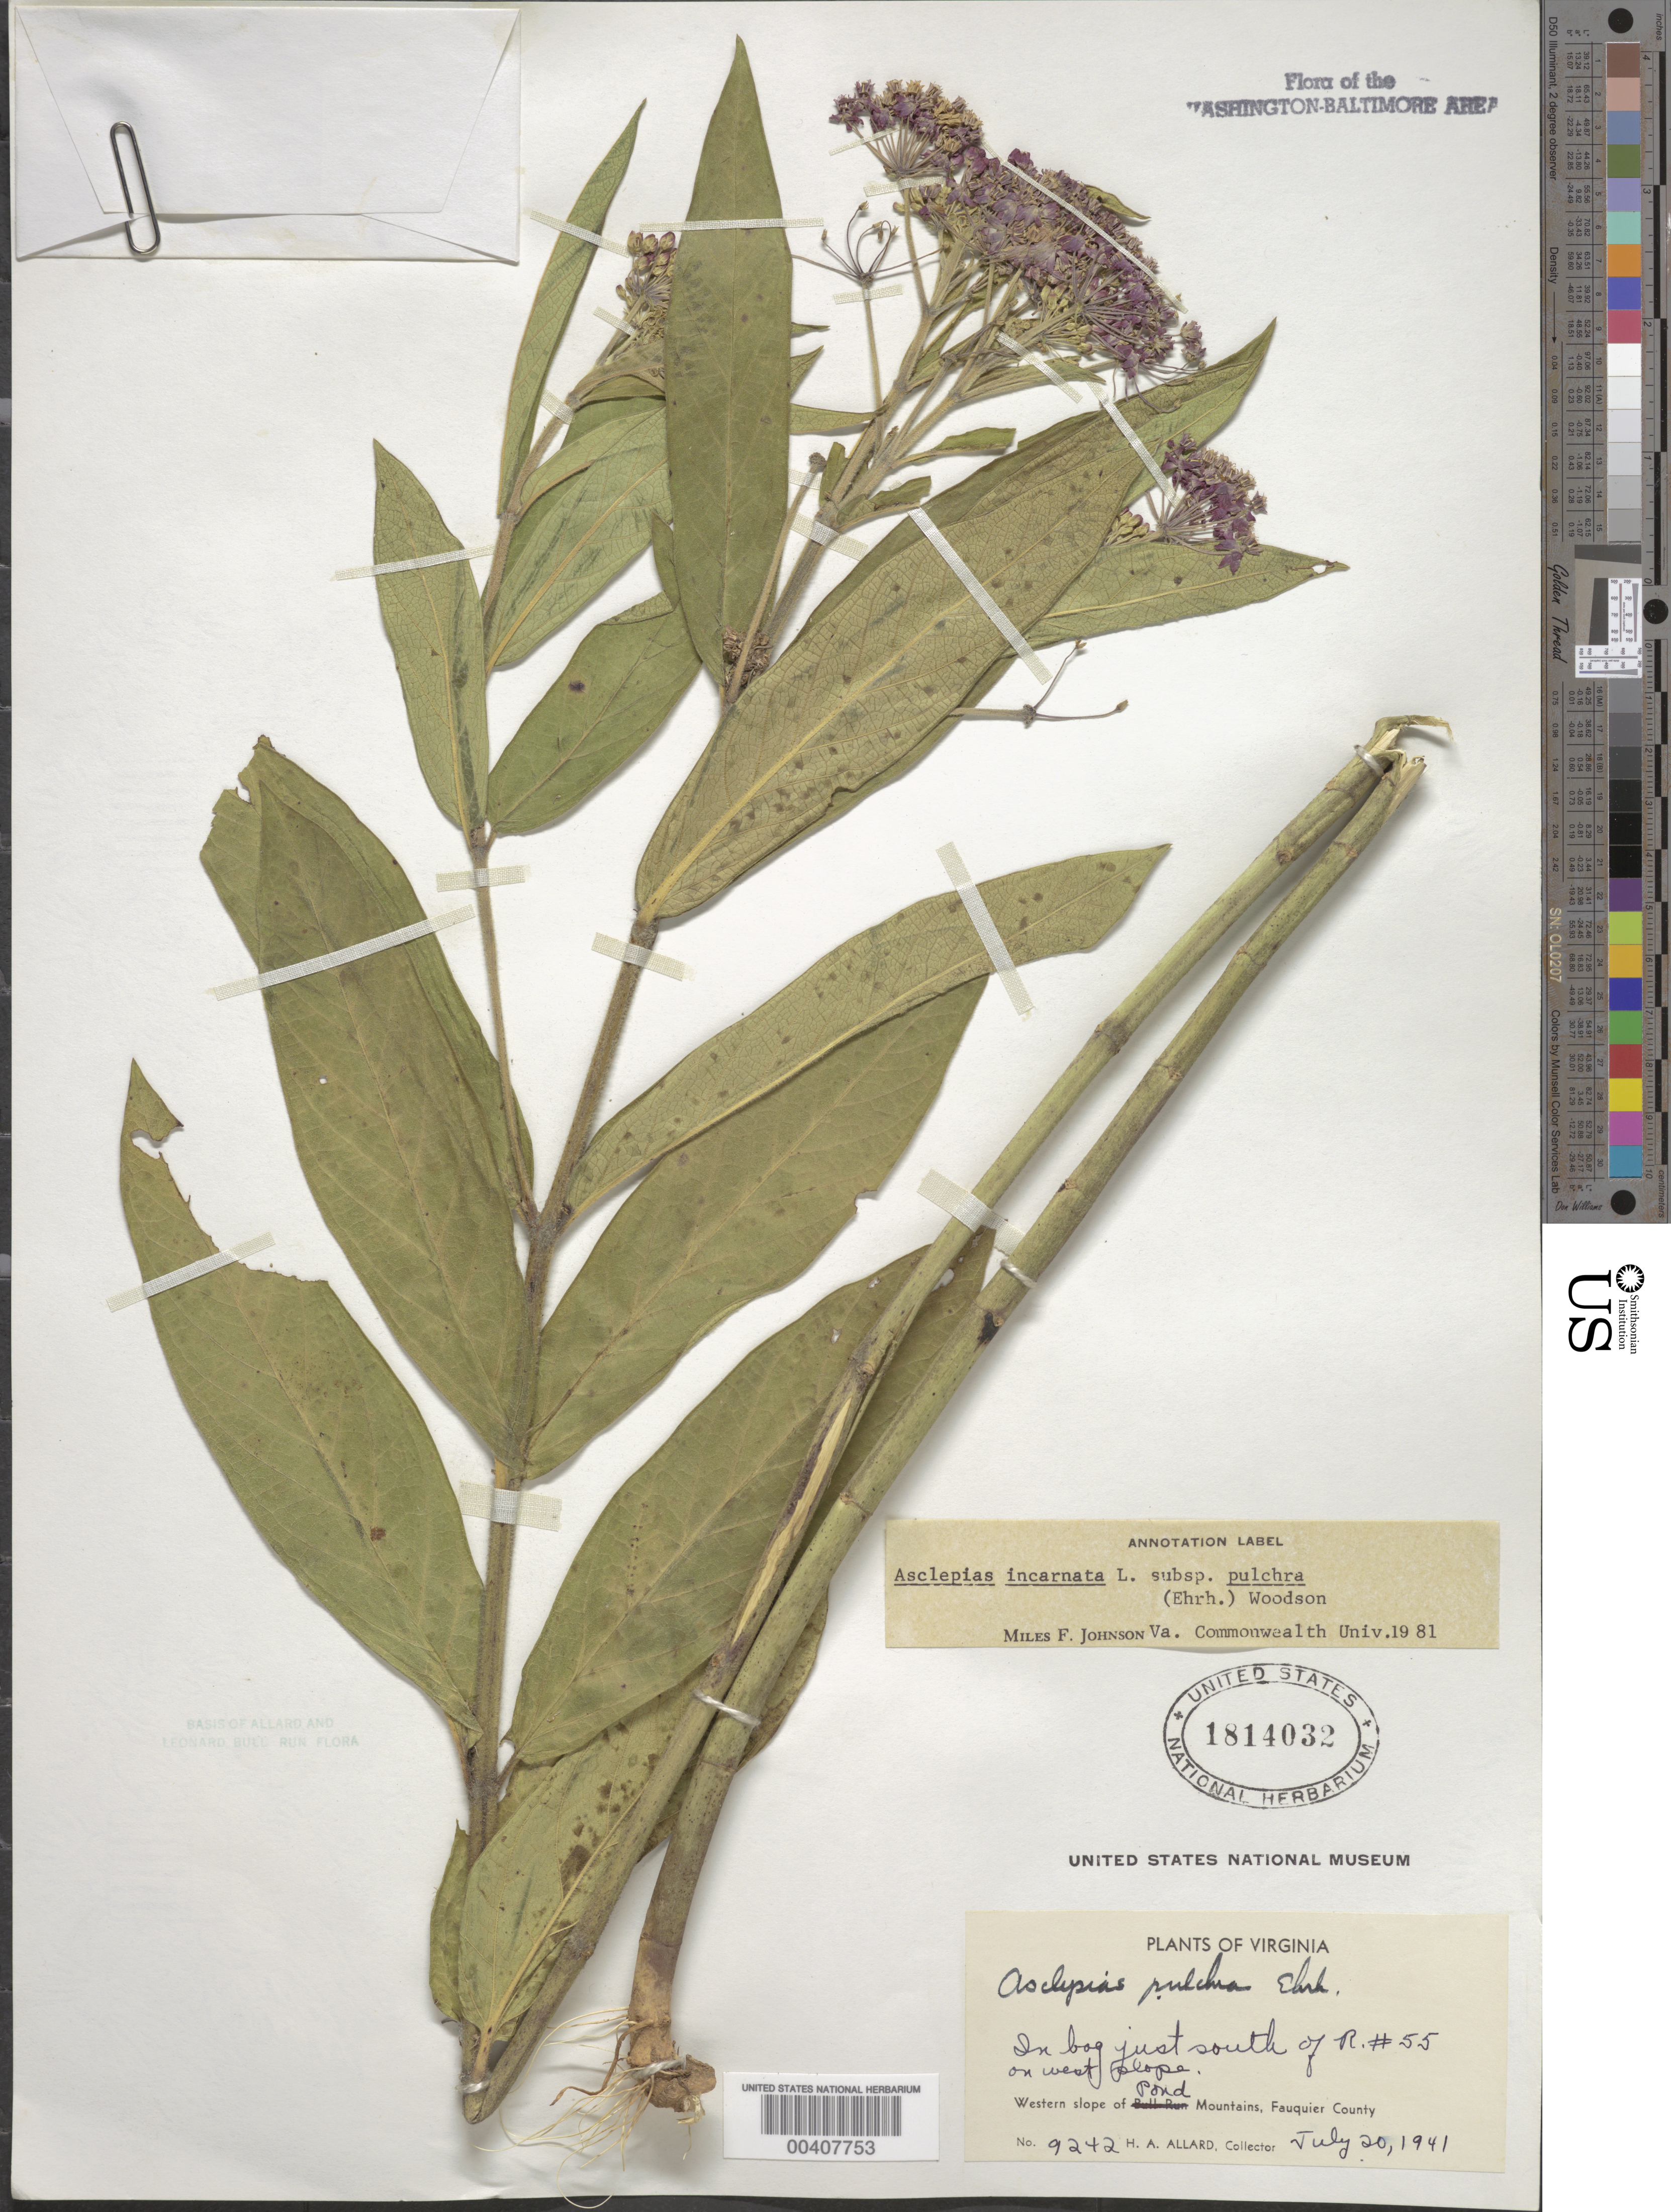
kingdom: Plantae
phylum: Tracheophyta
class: Magnoliopsida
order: Gentianales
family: Apocynaceae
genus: Asclepias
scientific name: Asclepias incarnata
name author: L.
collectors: H. A. Allard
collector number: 9242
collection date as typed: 20 Jul 1941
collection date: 1941-07-20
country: United States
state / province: Virginia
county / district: Fauquier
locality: South of Route 55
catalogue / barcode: US 1814032